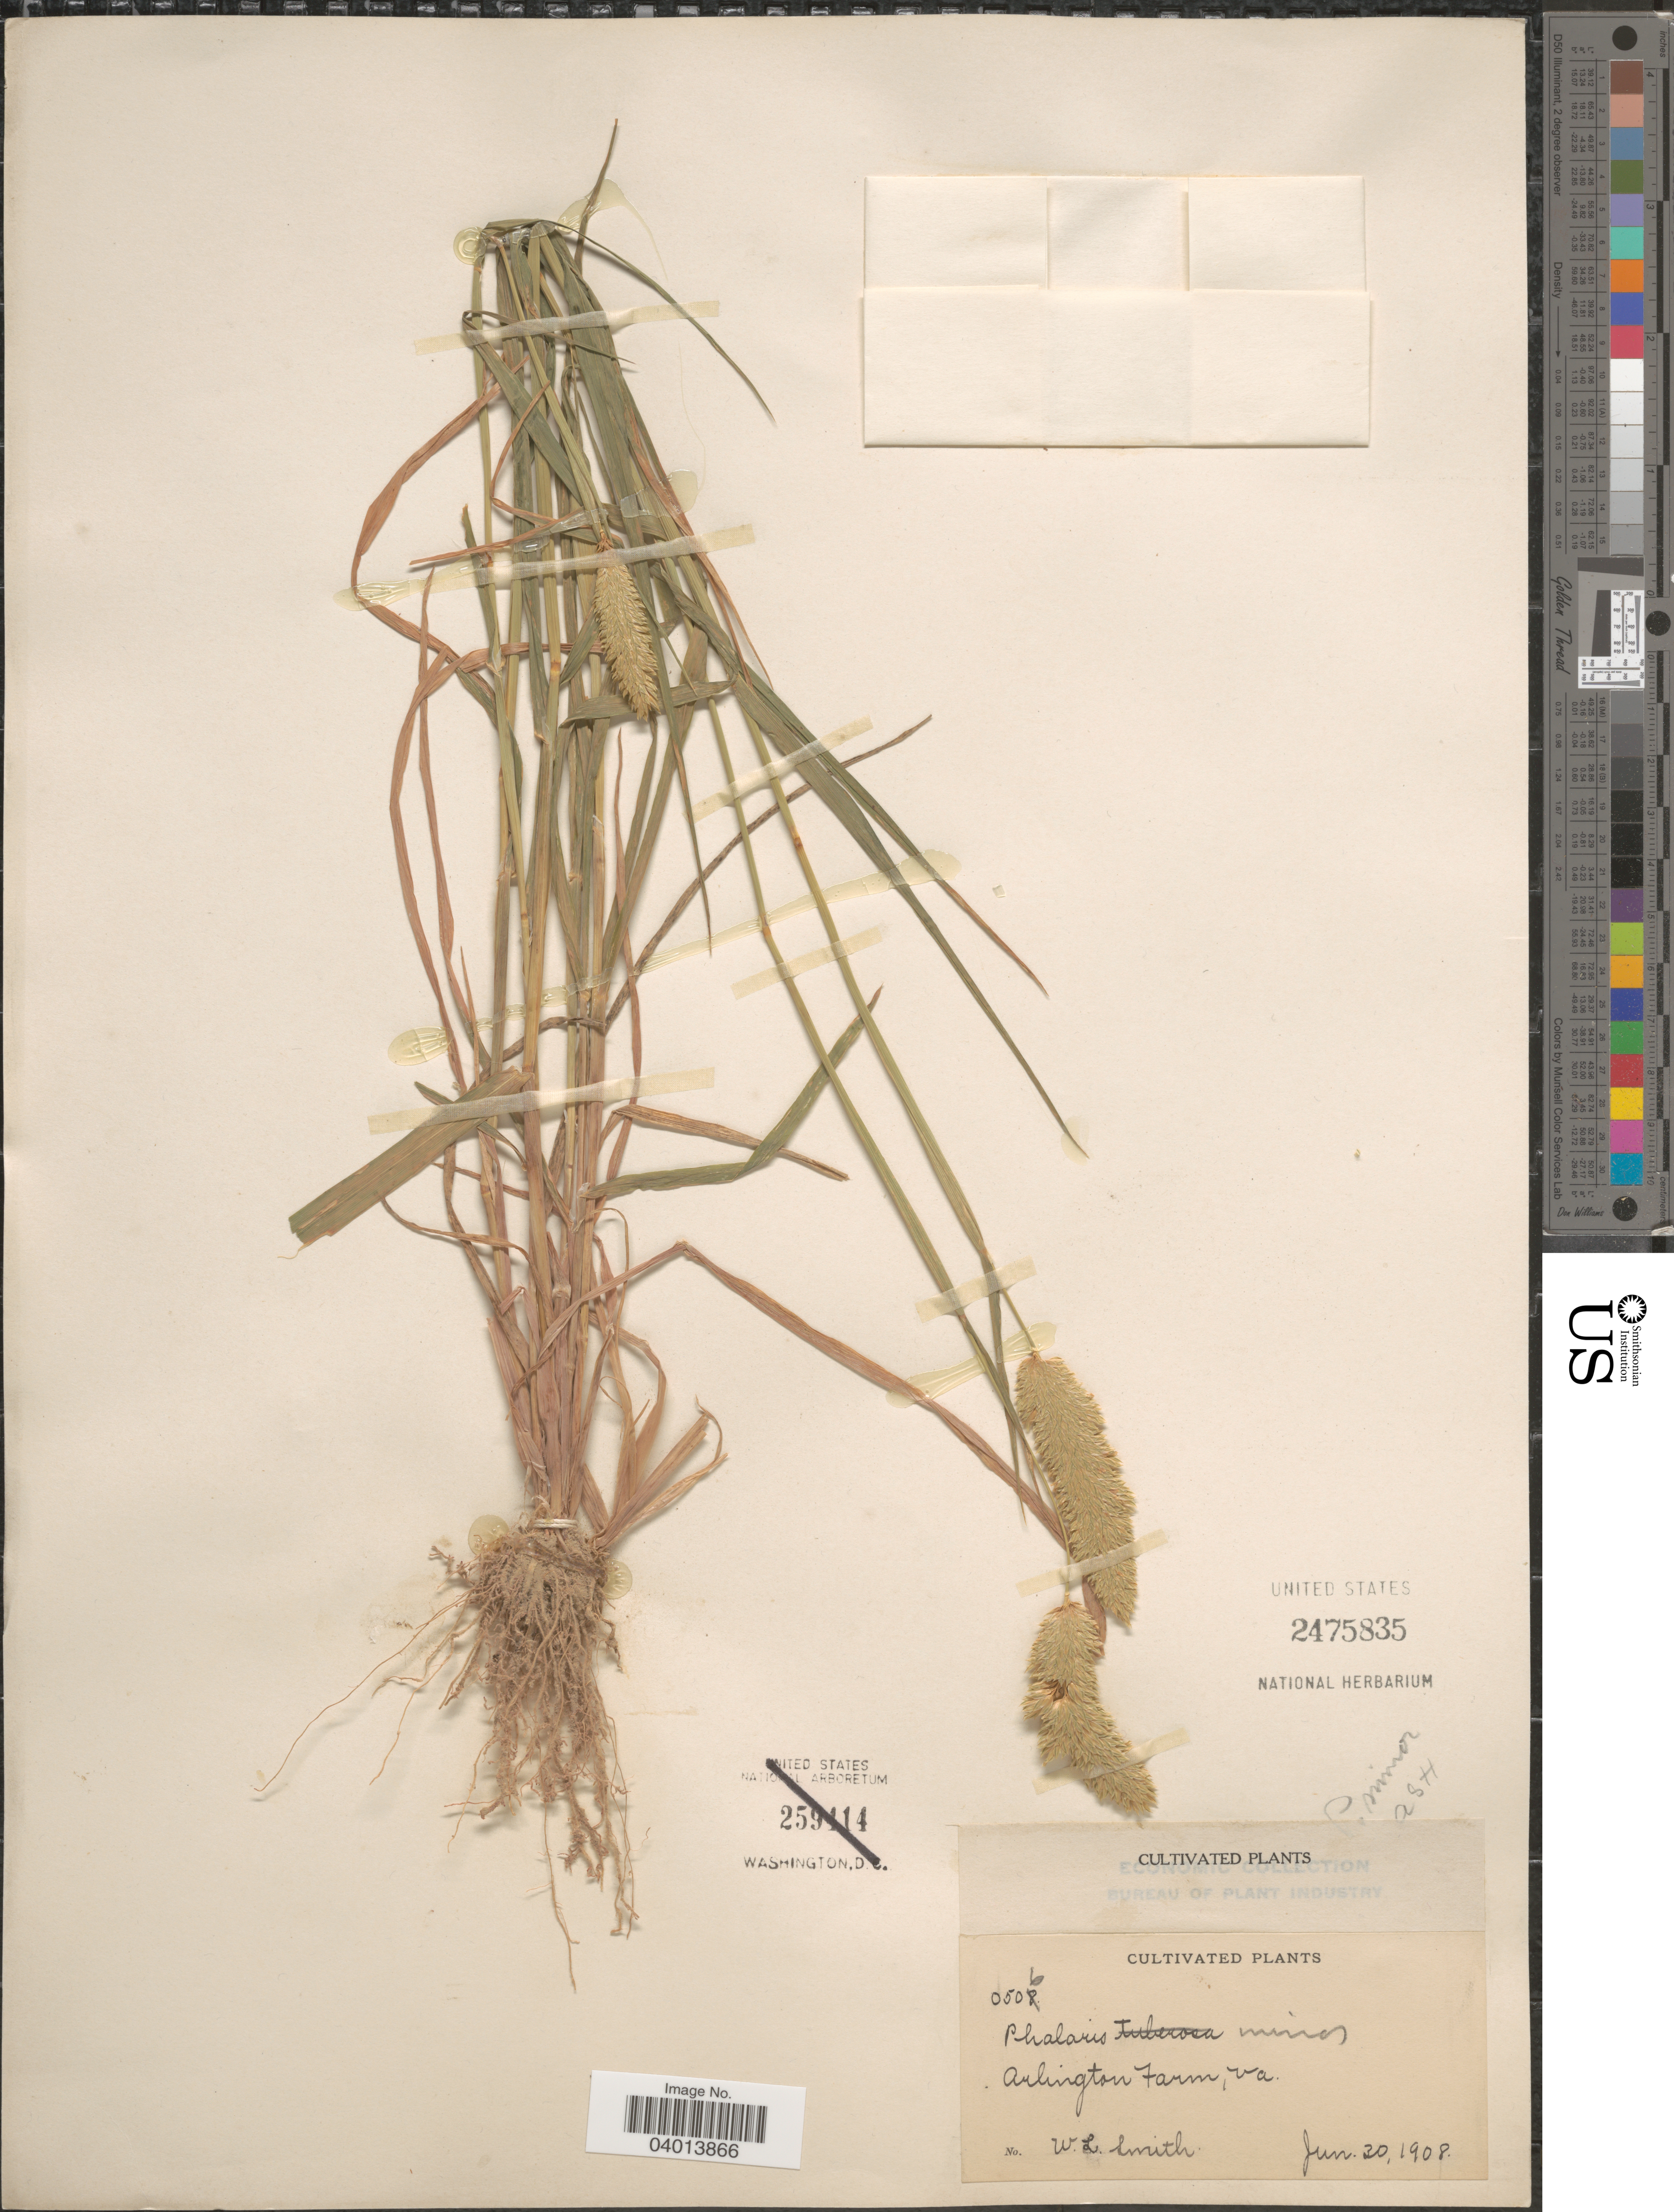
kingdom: Plantae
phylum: Tracheophyta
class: Liliopsida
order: Poales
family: Poaceae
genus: Phalaris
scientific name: Phalaris minor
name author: Retz.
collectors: W. Smith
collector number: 0506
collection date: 1908-06-30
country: United States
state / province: Virginia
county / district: Arlington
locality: Arlington Farm.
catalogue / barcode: US 2475835